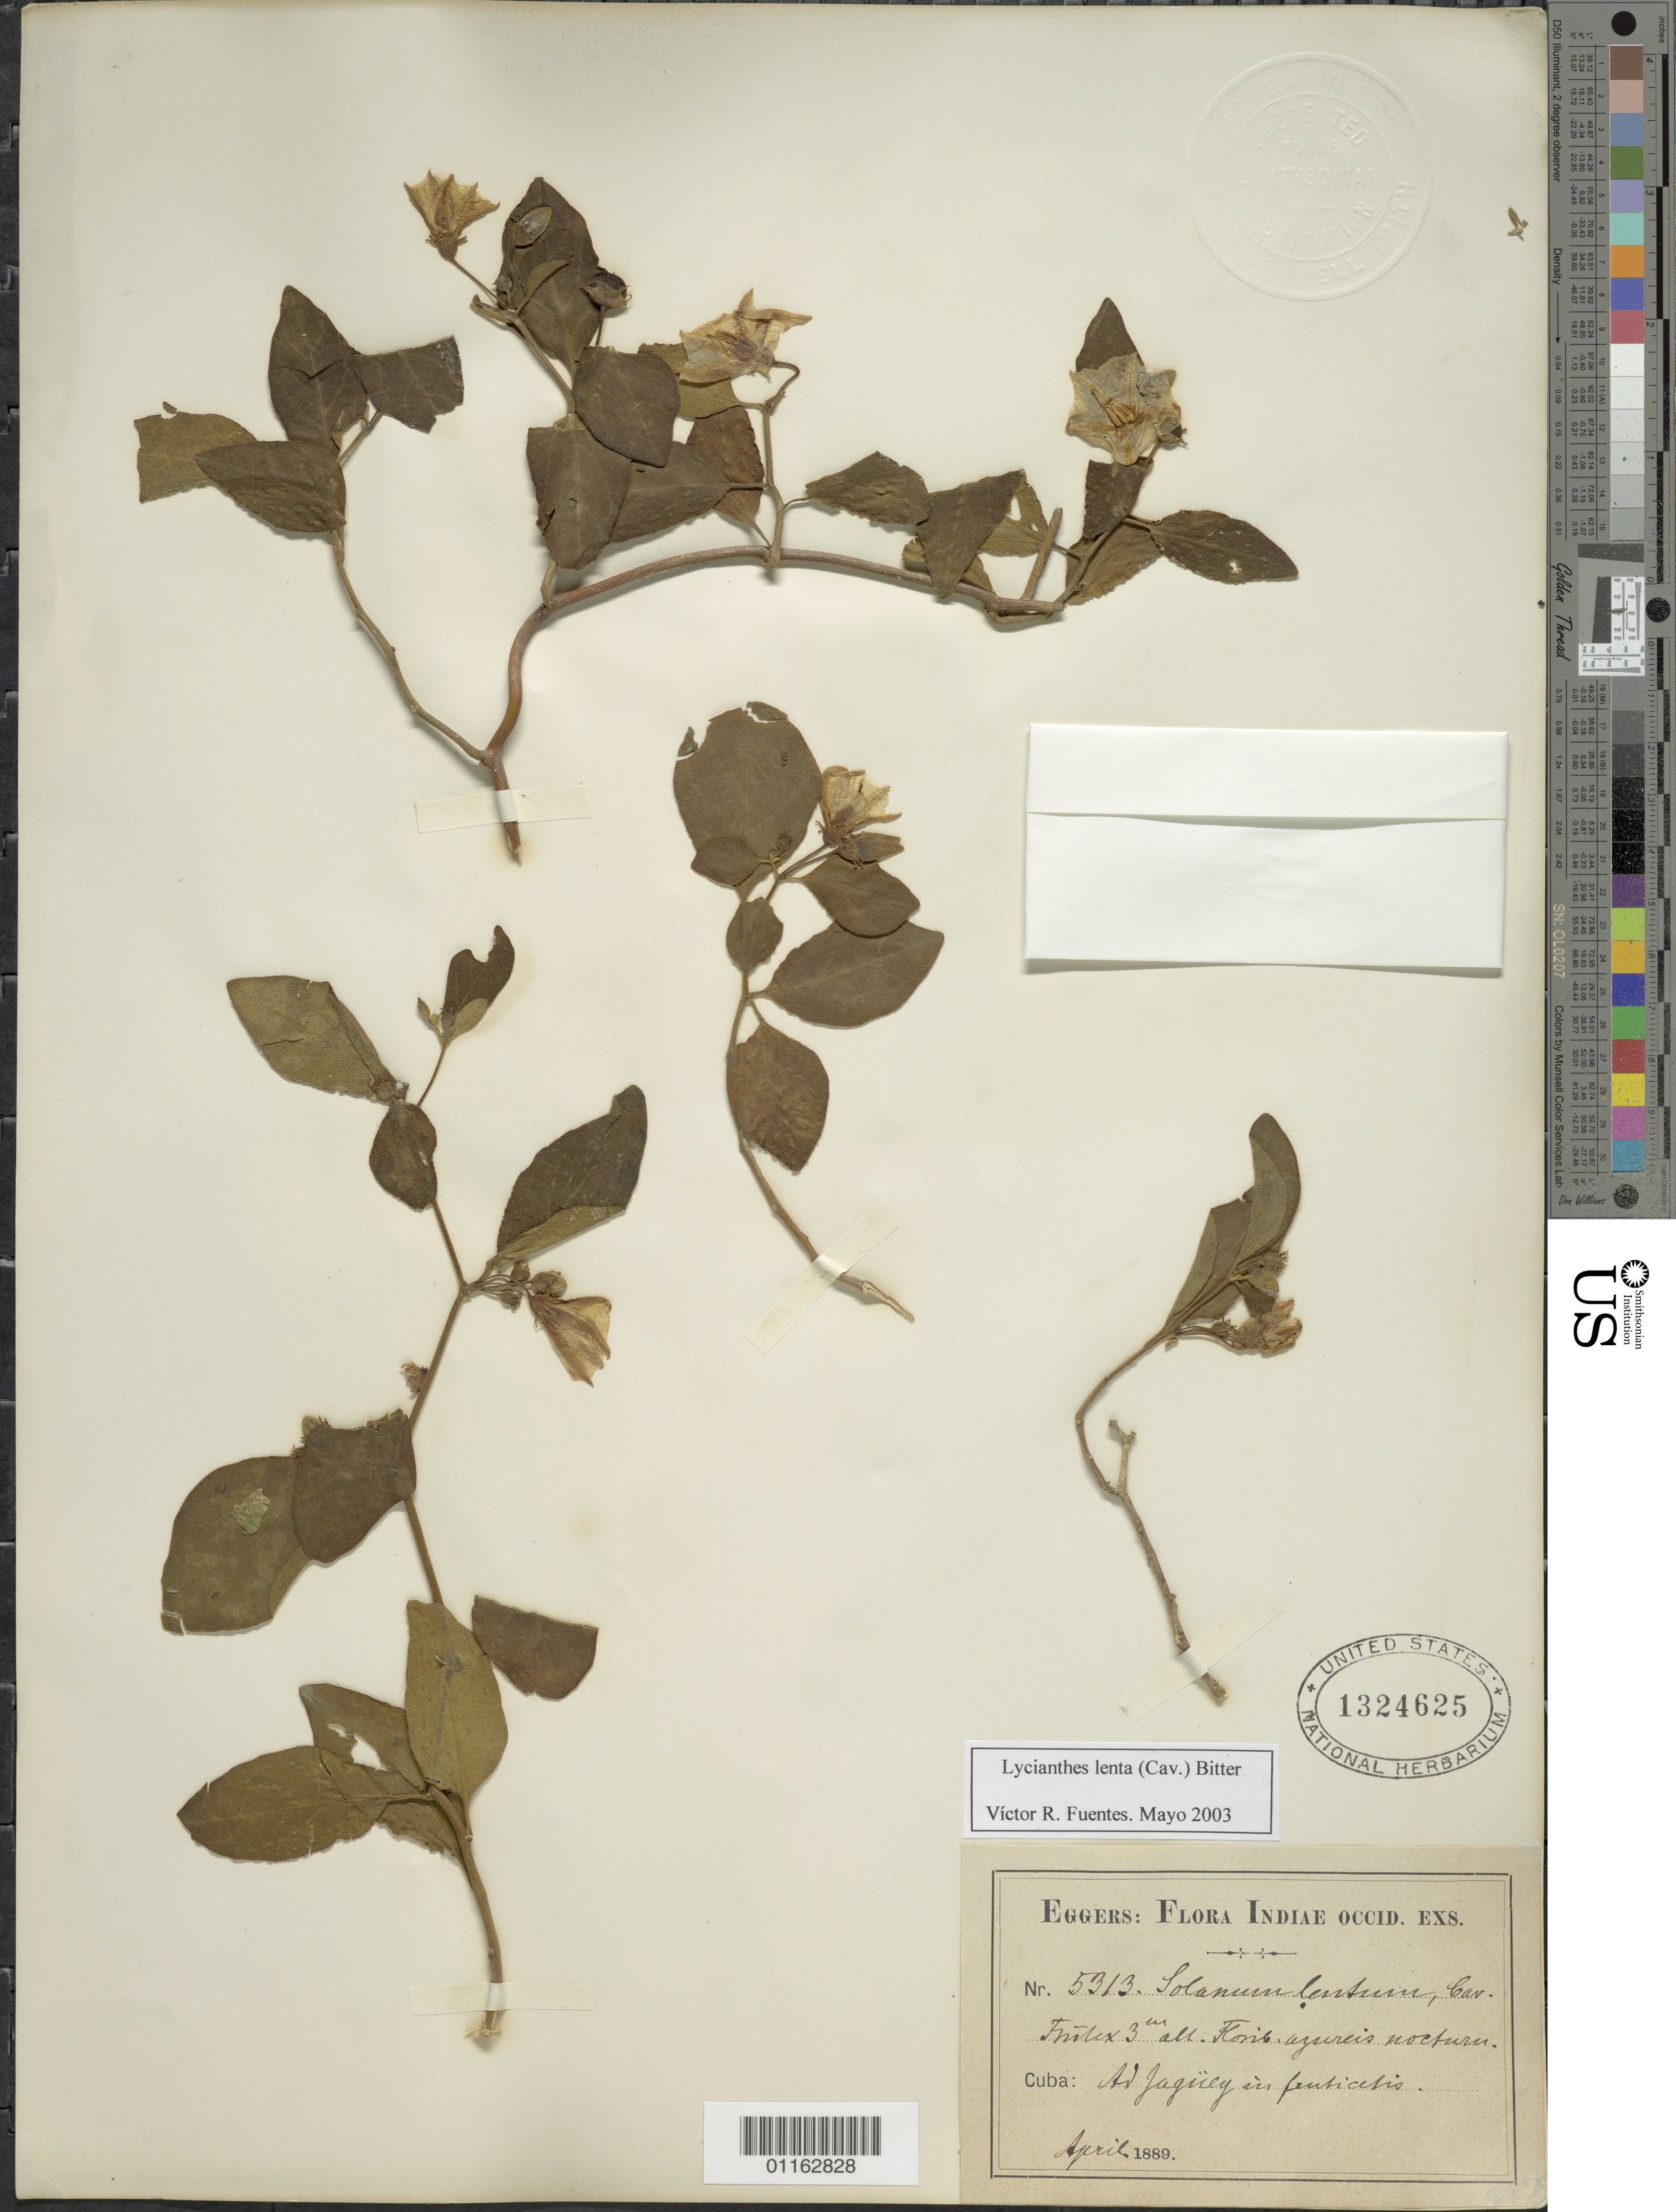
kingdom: Plantae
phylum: Tracheophyta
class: Magnoliopsida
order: Solanales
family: Solanaceae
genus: Lycianthes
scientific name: Lycianthes lenta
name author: (Cav.) Bitter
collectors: -. Eggers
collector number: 5313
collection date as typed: Apr 1889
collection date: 1889-04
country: Cuba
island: Cuba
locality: Al Jaguey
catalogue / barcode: US 1324625